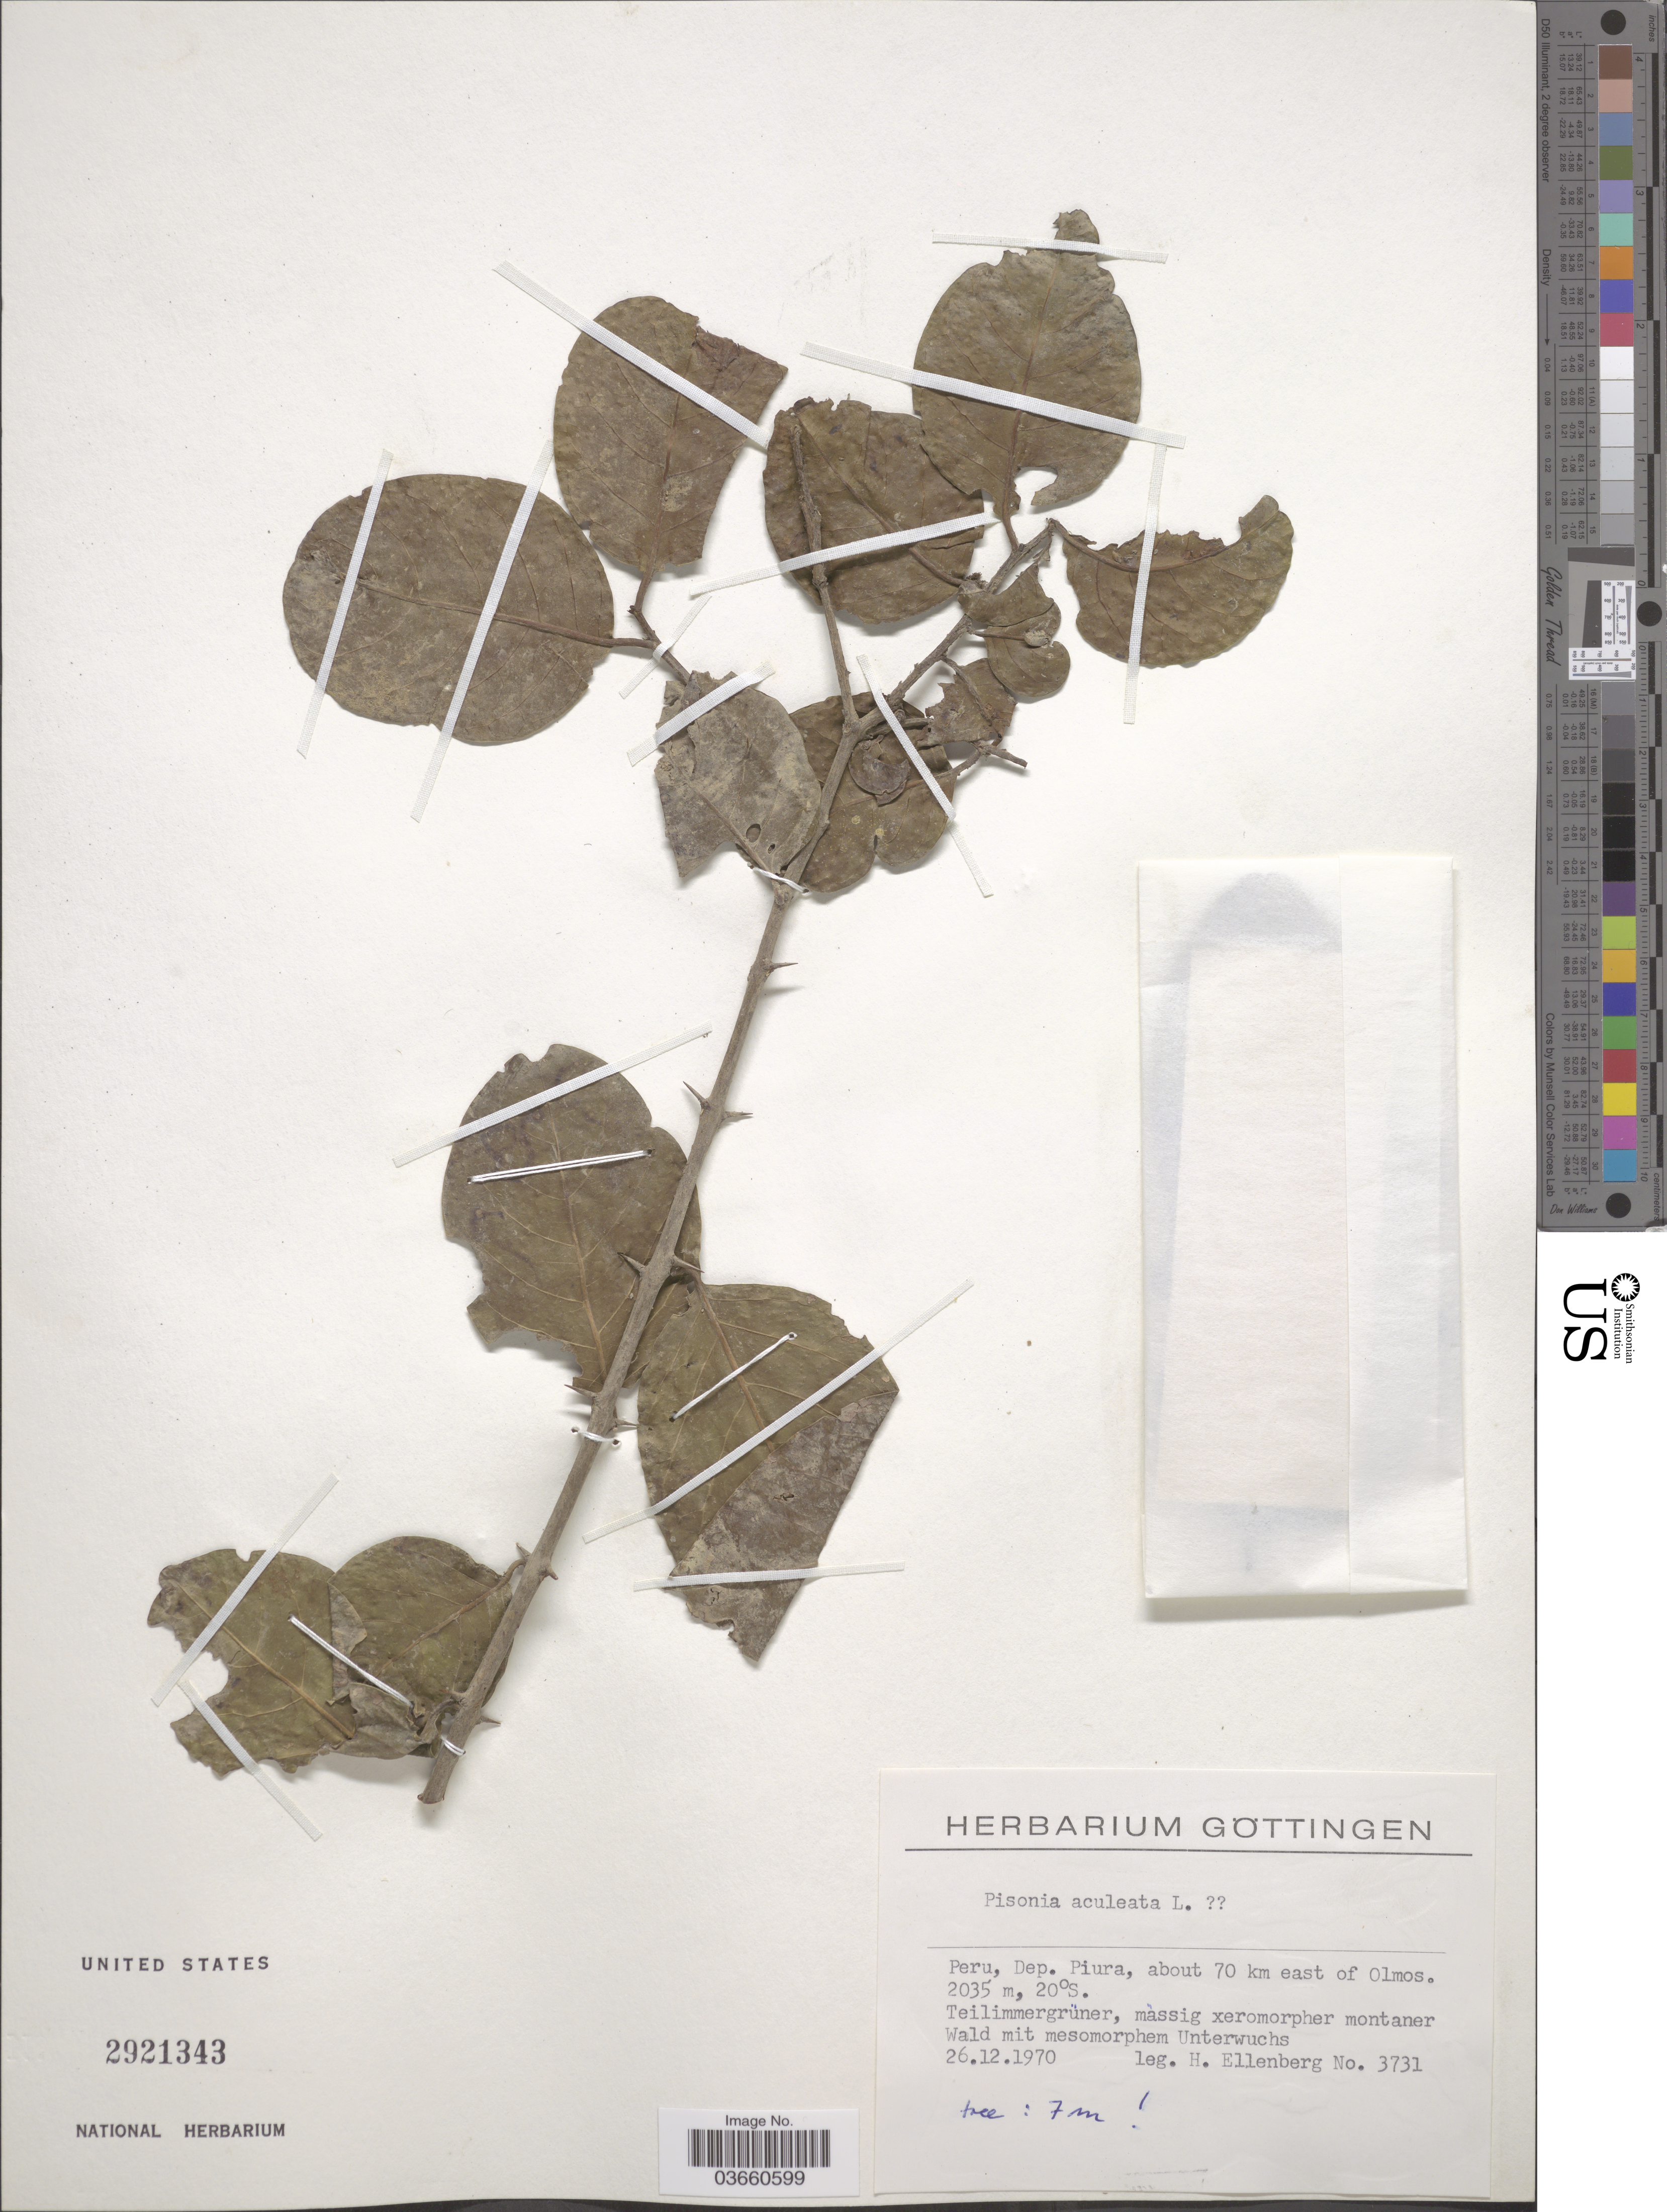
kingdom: Plantae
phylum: Tracheophyta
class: Magnoliopsida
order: Caryophyllales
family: Nyctaginaceae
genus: Pisonia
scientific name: Pisonia aculeata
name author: L.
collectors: H. Ellenberg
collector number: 3731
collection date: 1970-12-26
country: Peru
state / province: Piura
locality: Dep. Piura, about 70 km east of Olmos.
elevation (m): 2035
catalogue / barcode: US 2921343